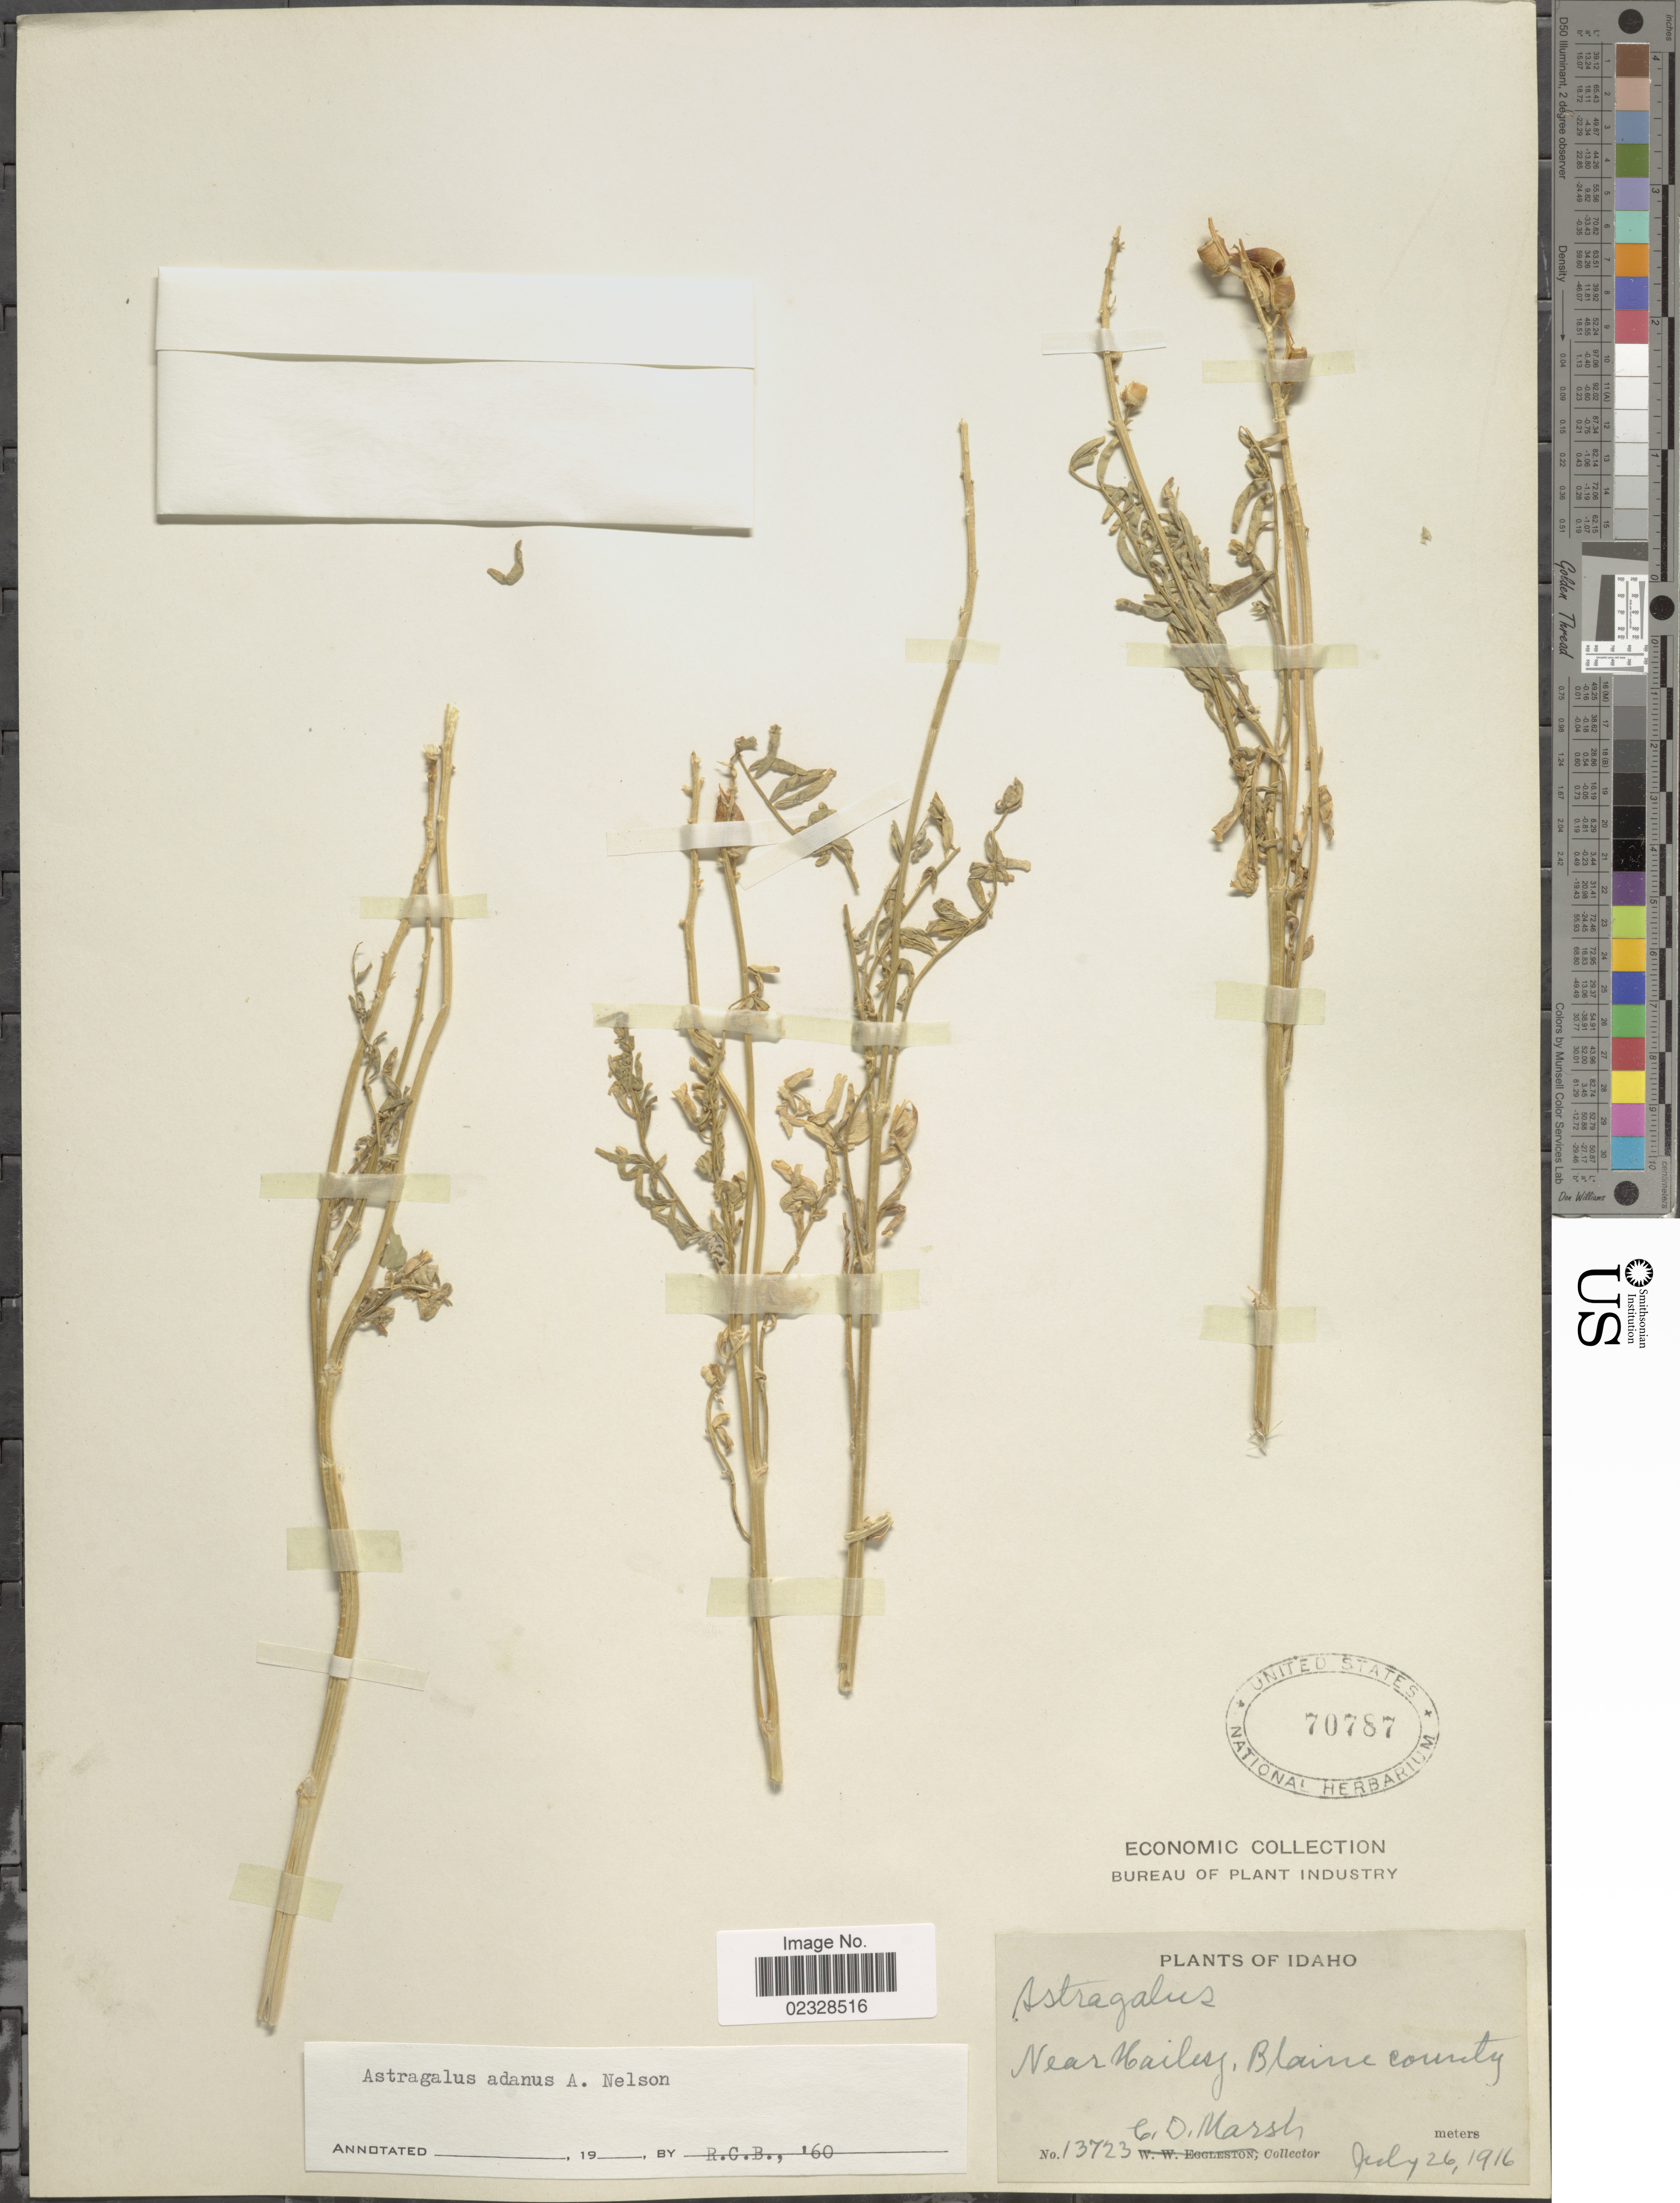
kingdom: Plantae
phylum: Tracheophyta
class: Magnoliopsida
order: Fabales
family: Fabaceae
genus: Astragalus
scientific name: Astragalus adanus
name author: A. Nelson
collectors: C. D. Marsh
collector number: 13723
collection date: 1916-07-26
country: United States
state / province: Idaho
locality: Near Hailey, Blaine county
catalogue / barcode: US 70787